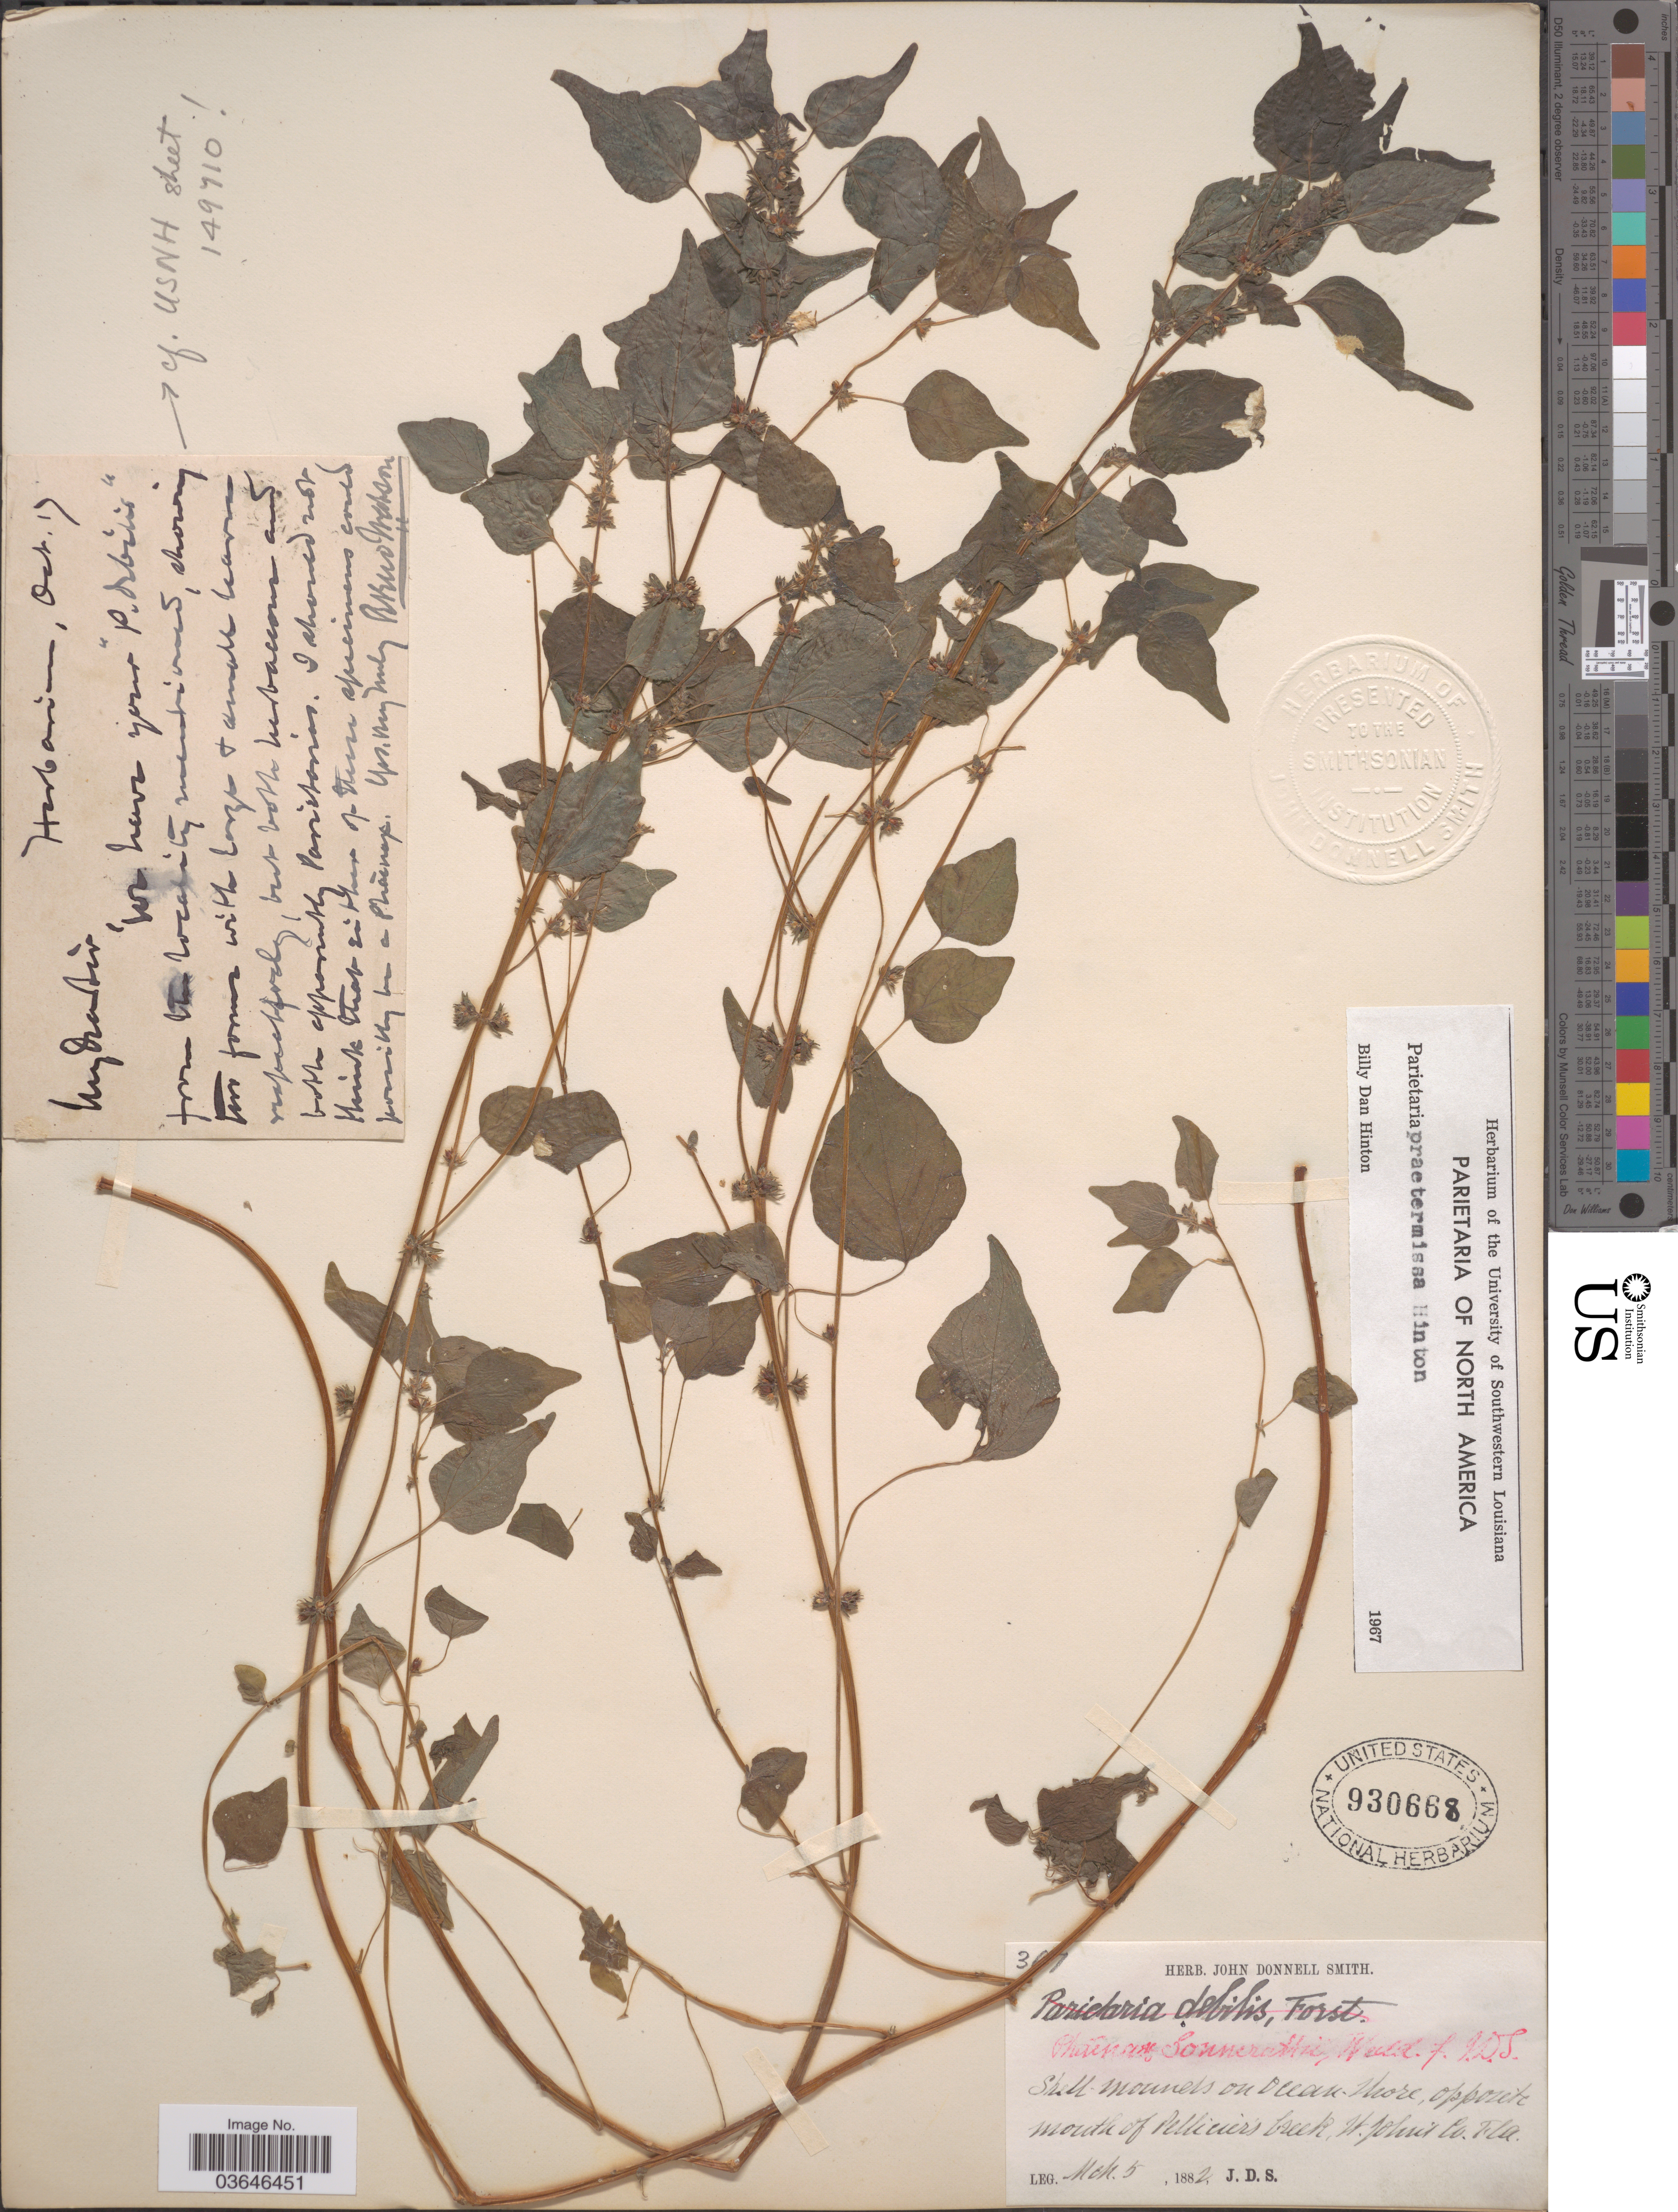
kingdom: Plantae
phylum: Tracheophyta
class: Magnoliopsida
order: Rosales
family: Urticaceae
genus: Parietaria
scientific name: Parietaria praetermissa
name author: Hinton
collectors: J. Donnell Smith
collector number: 3!7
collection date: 1882-03-05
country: United States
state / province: Florida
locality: Shell-mounds on ocean shore, opposite mouth of Pellicer's Creek, St. John's Co.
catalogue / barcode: US 930668